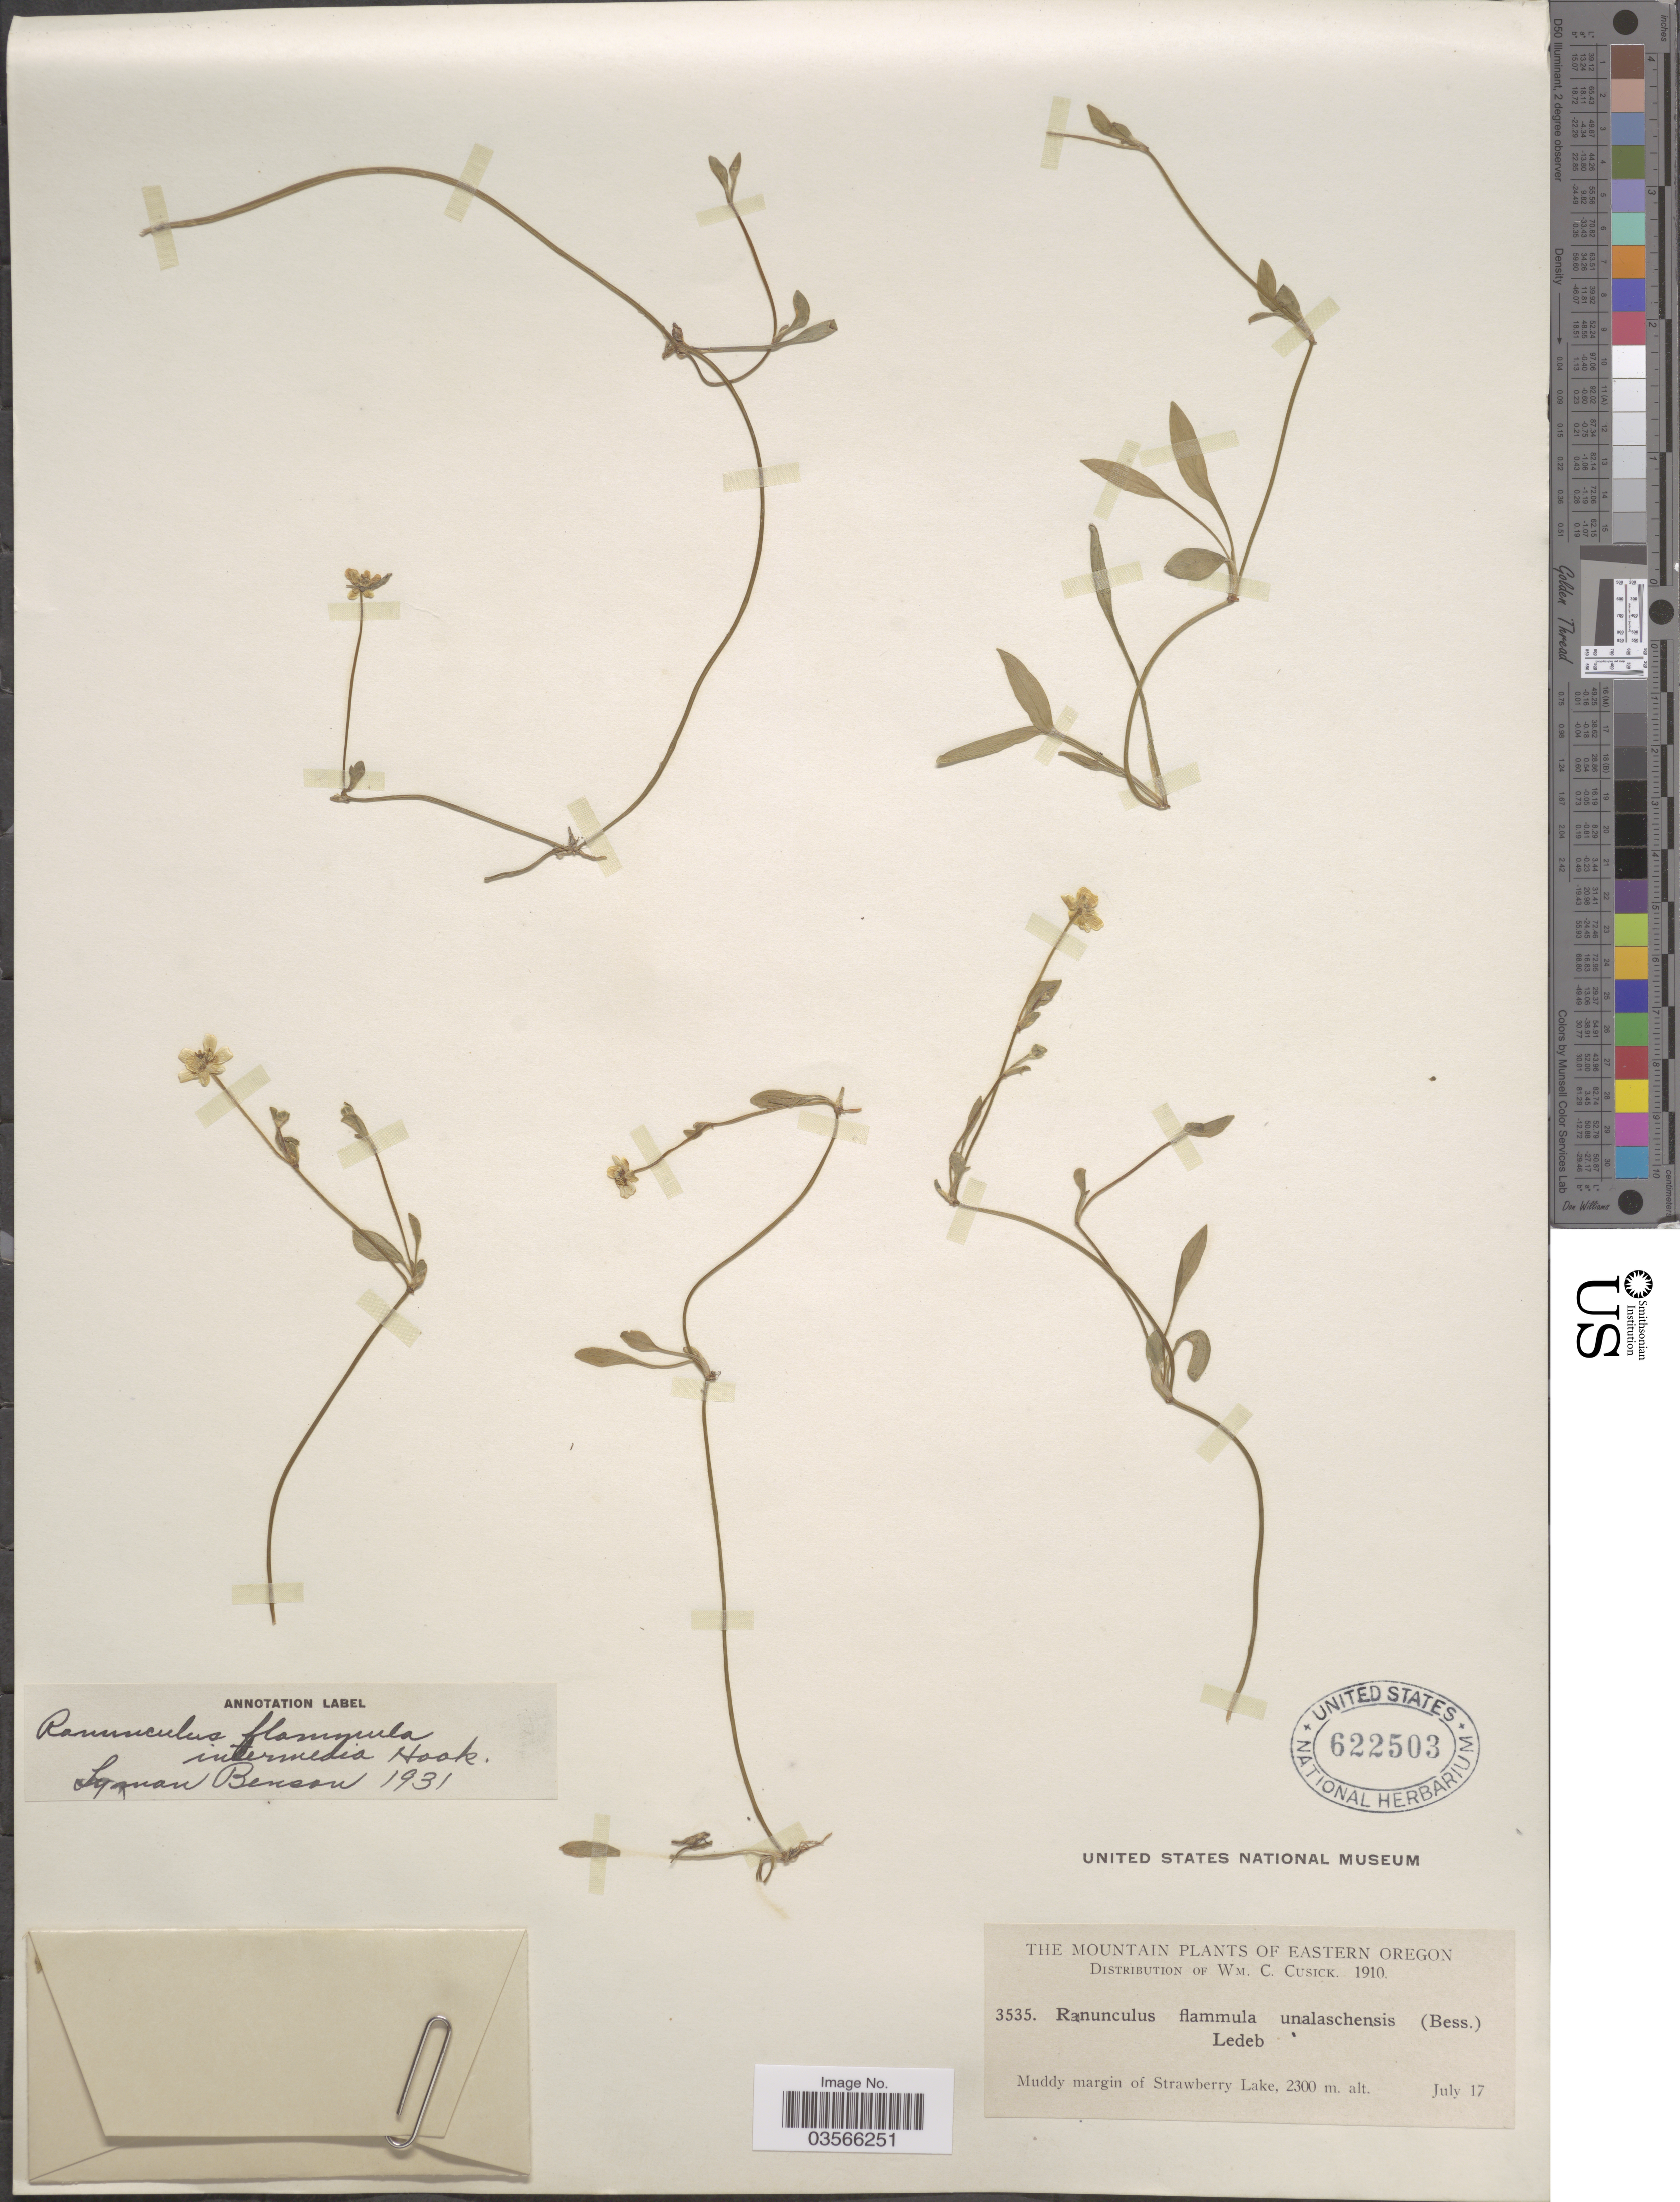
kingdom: Plantae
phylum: Tracheophyta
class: Magnoliopsida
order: Ranunculales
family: Ranunculaceae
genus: Ranunculus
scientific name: Ranunculus flammula var. ovalis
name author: (J.M. Bigelow) L.D. Benson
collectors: W. C. Cusick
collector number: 3535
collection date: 1910-07-17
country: United States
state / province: Oregon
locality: The Mountain of Eastern Oregon. Muddy margin of Strawberry Lake.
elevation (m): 2300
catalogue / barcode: US 622503